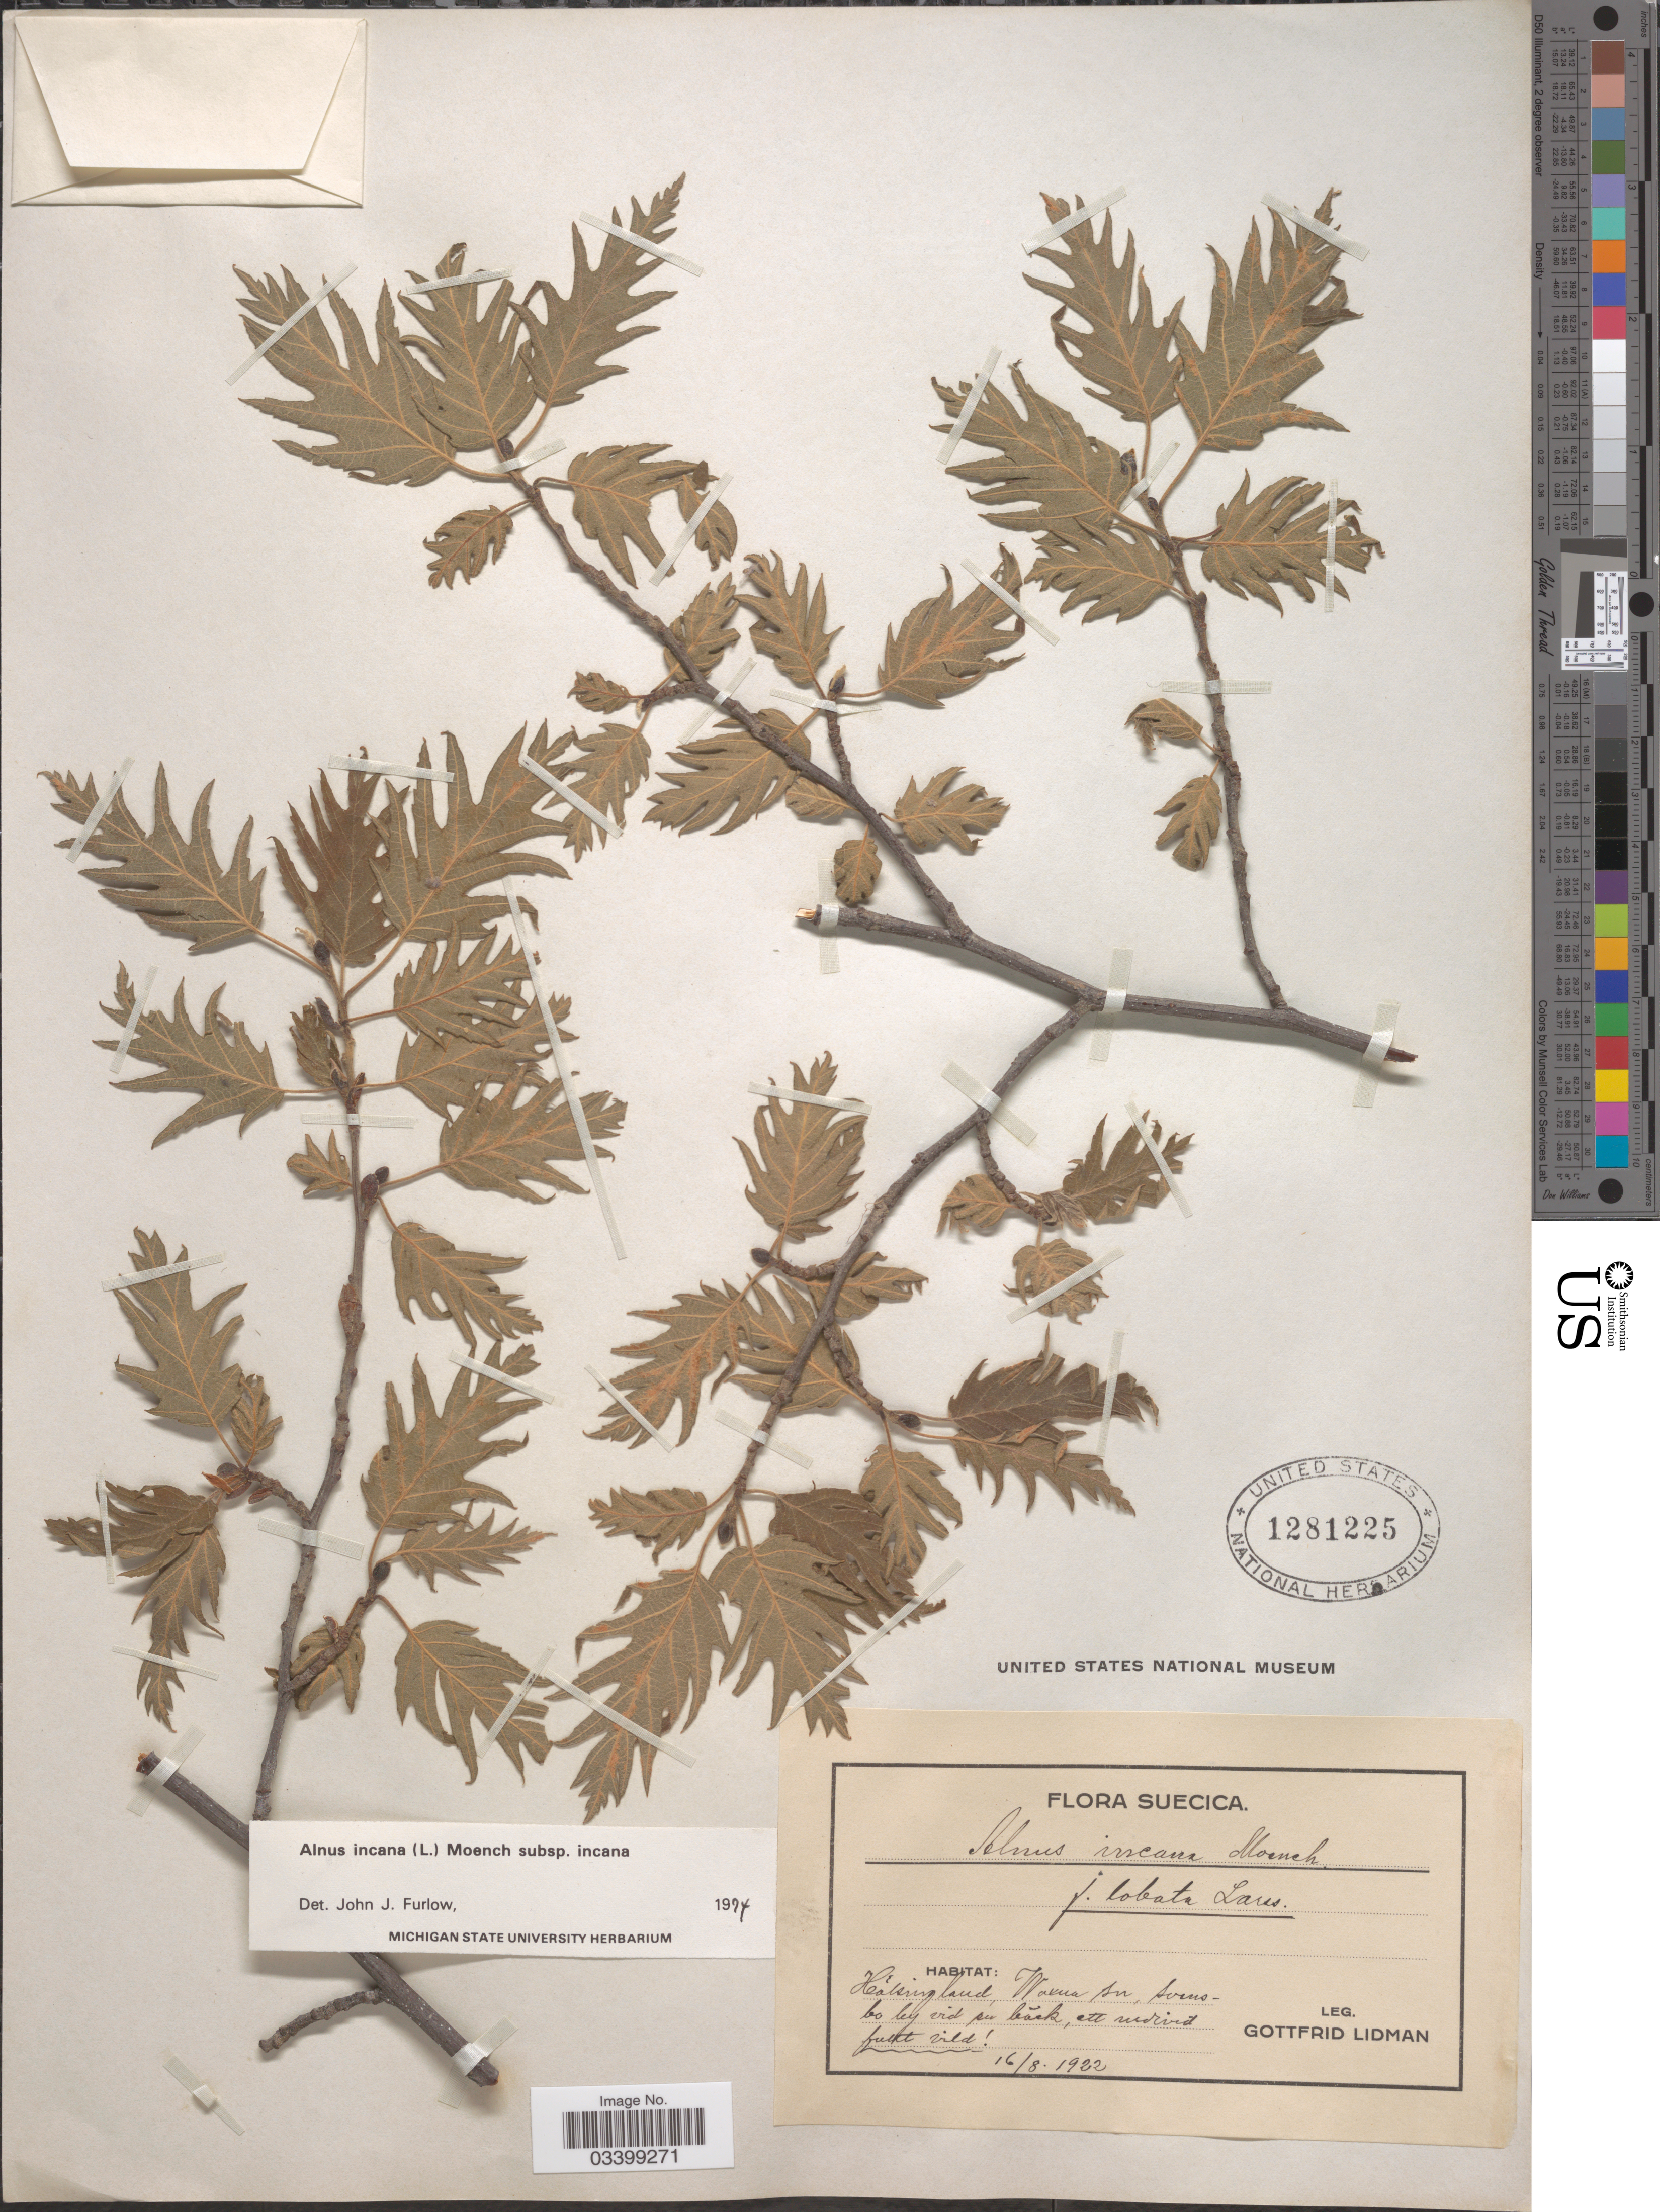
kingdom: Plantae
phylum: Tracheophyta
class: Magnoliopsida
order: Fagales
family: Betulaceae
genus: Alnus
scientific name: Alnus incana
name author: (L.) Moench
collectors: G. Lidman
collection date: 1922-08-16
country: Sweden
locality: Hälsingland, Walma sn, Svensbo by vid pr back. [interpreted]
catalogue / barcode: US 1281225